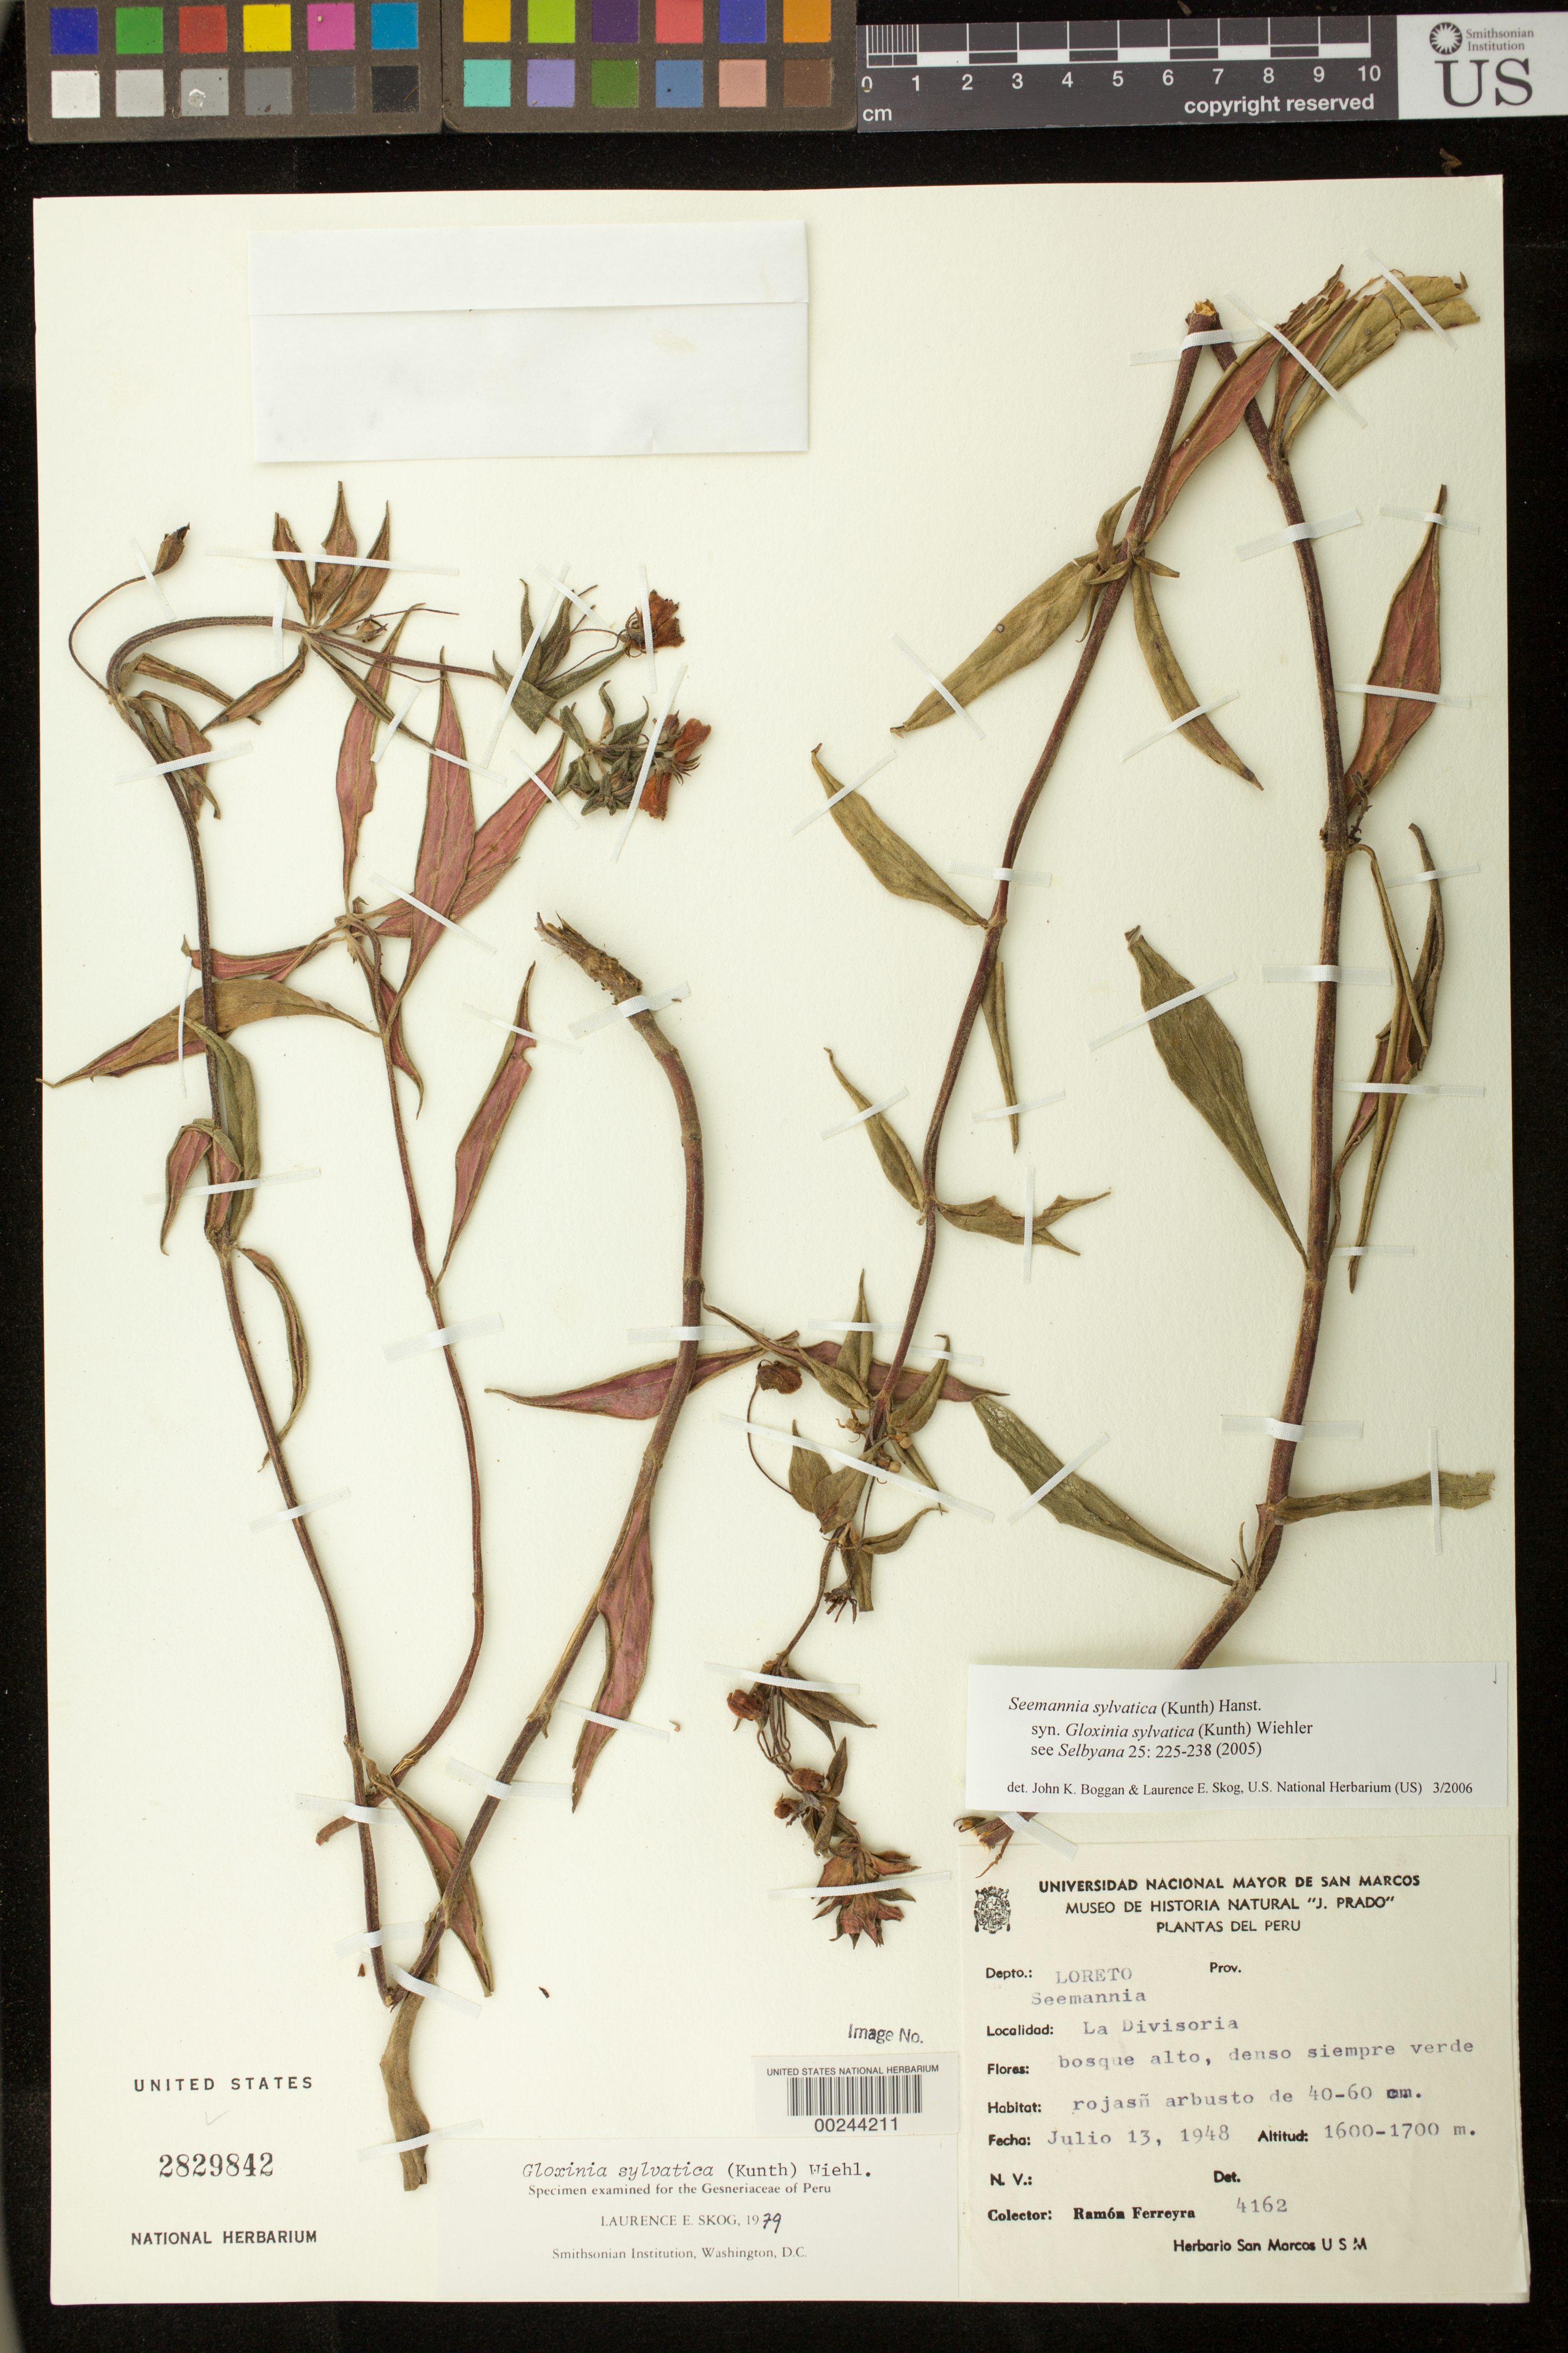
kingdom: Plantae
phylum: Tracheophyta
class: Magnoliopsida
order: Lamiales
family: Gesneriaceae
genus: Seemannia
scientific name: Seemannia sylvatica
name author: (Kunth) Hanst.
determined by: Boggan, J. K.; Skog, L. E.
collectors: R. A. Ferreyra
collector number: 4162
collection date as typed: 13 Jul 1948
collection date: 1948-07-13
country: Peru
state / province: Loreto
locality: La Divisoria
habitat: Tall forest, dense ever green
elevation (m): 1600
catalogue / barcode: US 2829842